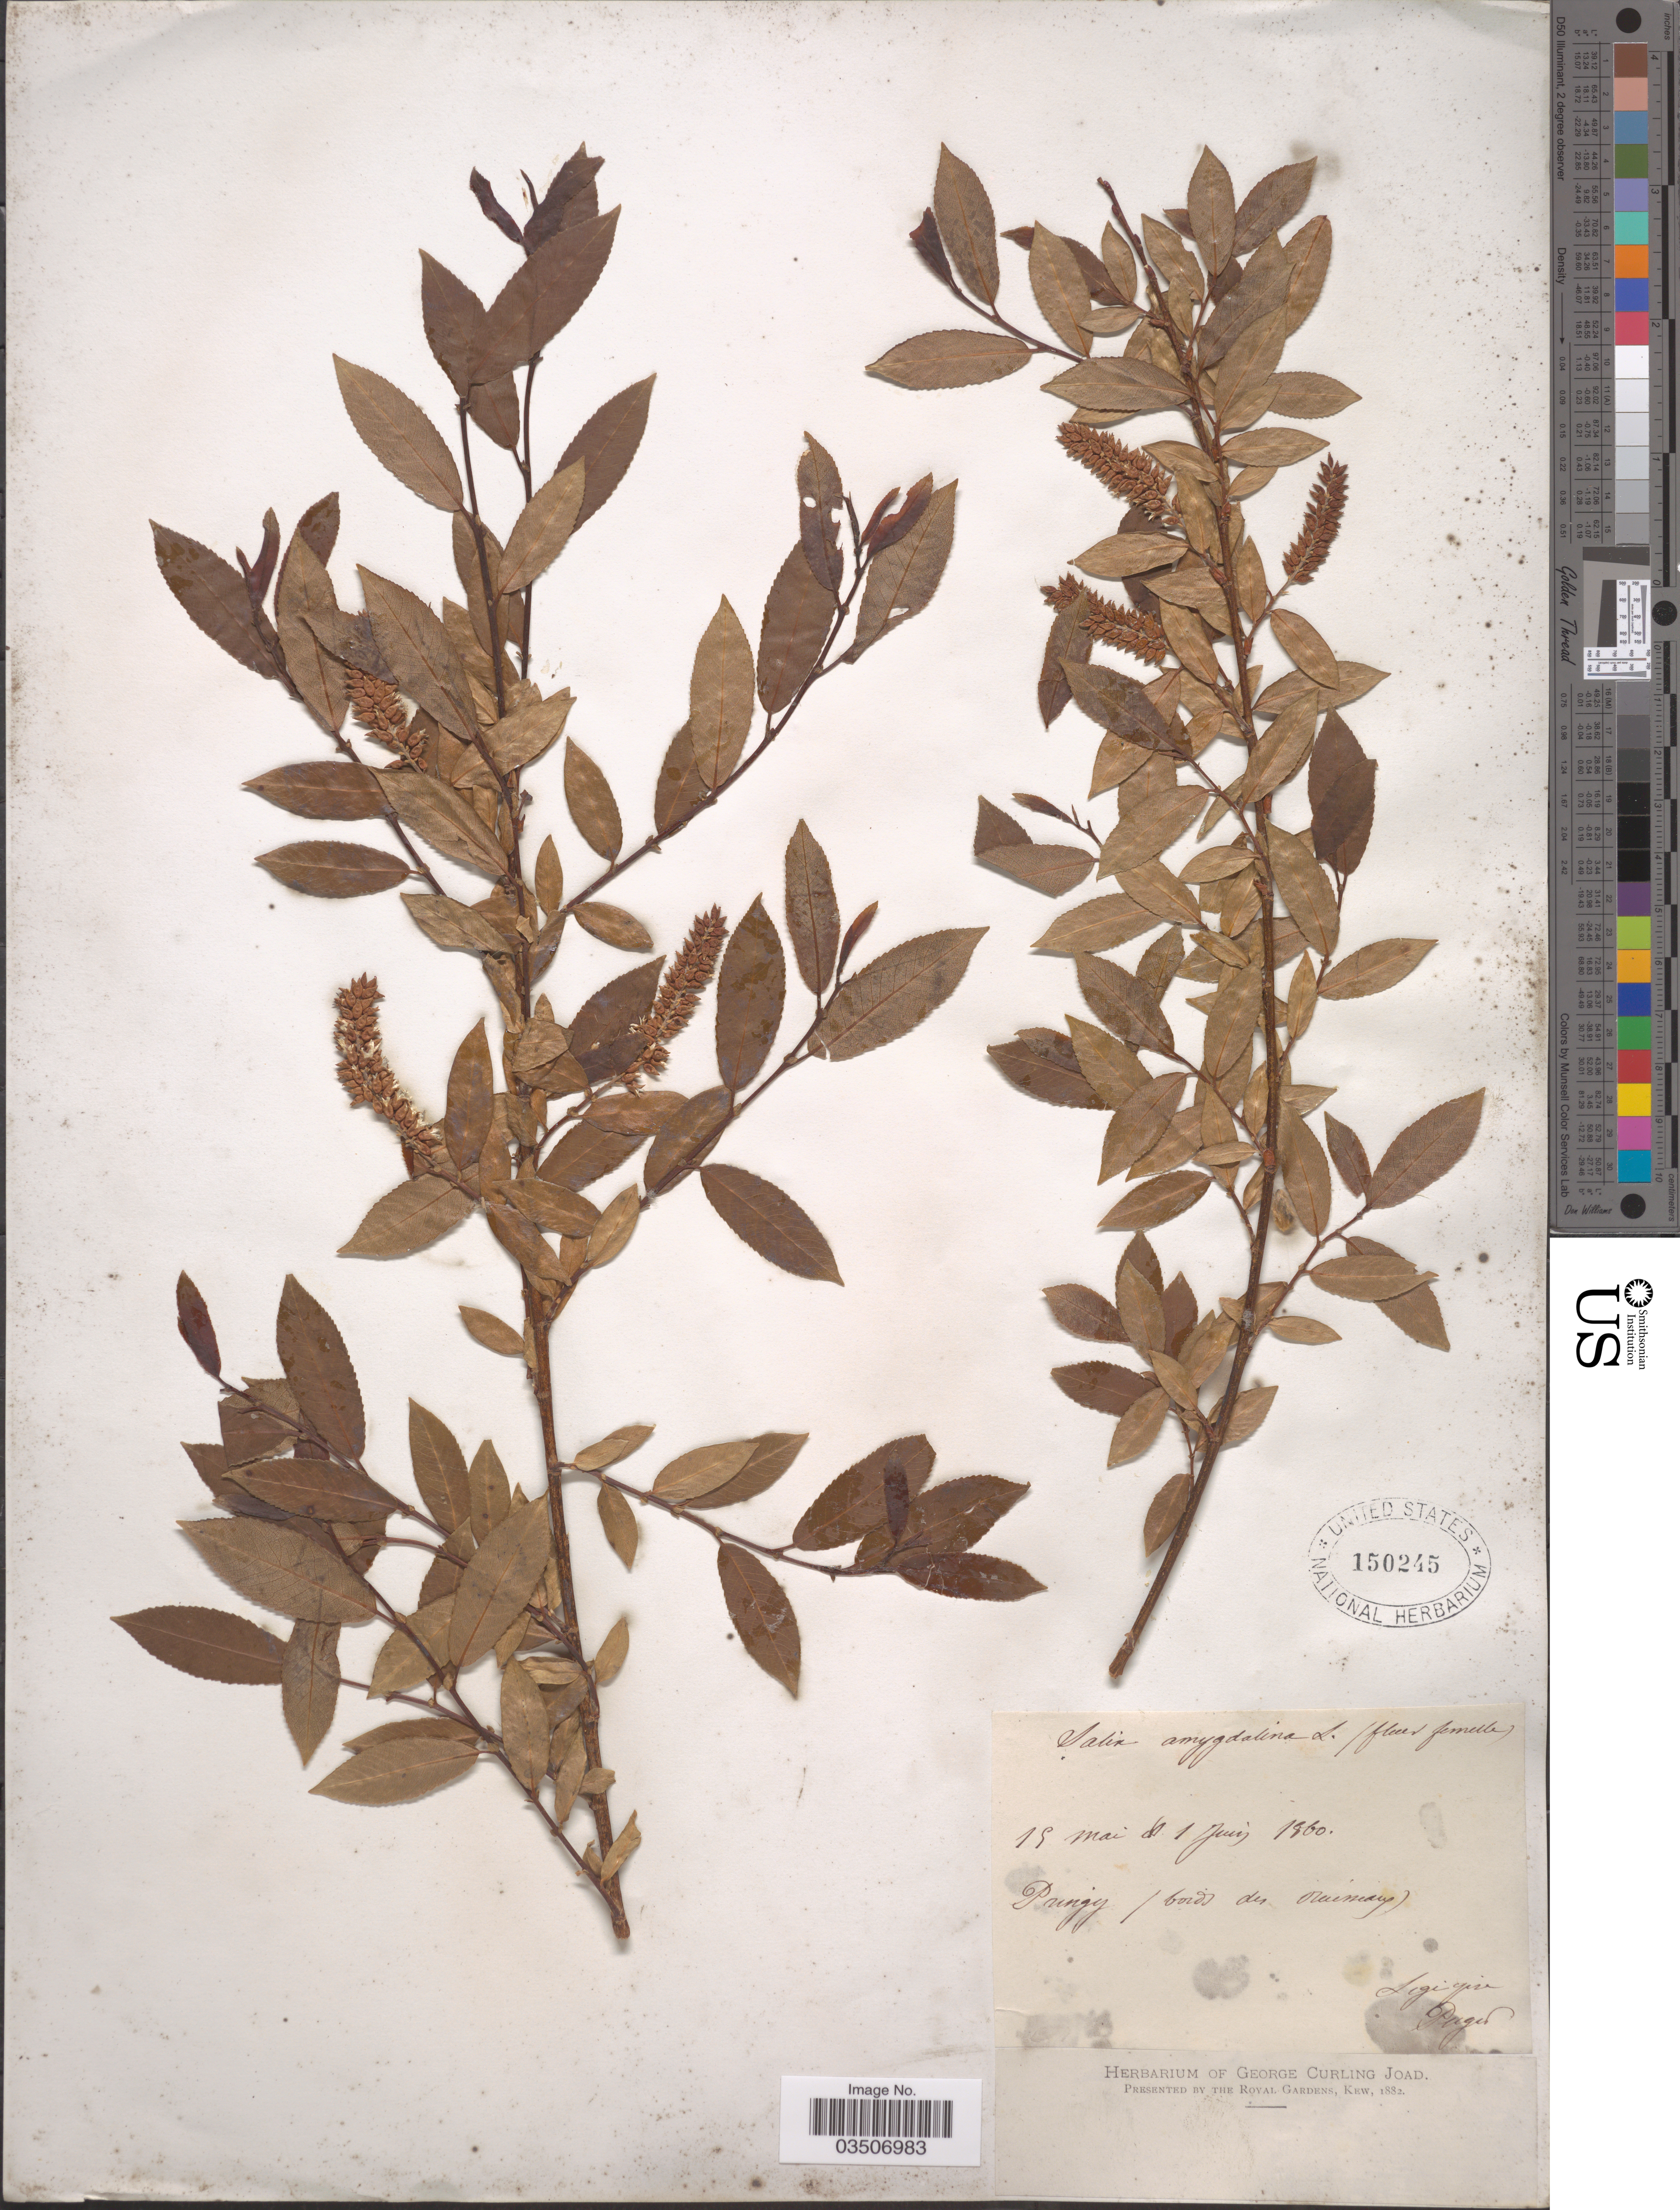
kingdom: Plantae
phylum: Tracheophyta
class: Magnoliopsida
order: Malpighiales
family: Salicaceae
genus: Salix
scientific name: Salix amygdalina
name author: L.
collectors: -. Puget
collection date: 1860-05-15/1860-06-01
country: France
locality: Pringy/ bords des oruéneaiy [interpreted].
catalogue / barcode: US 150245